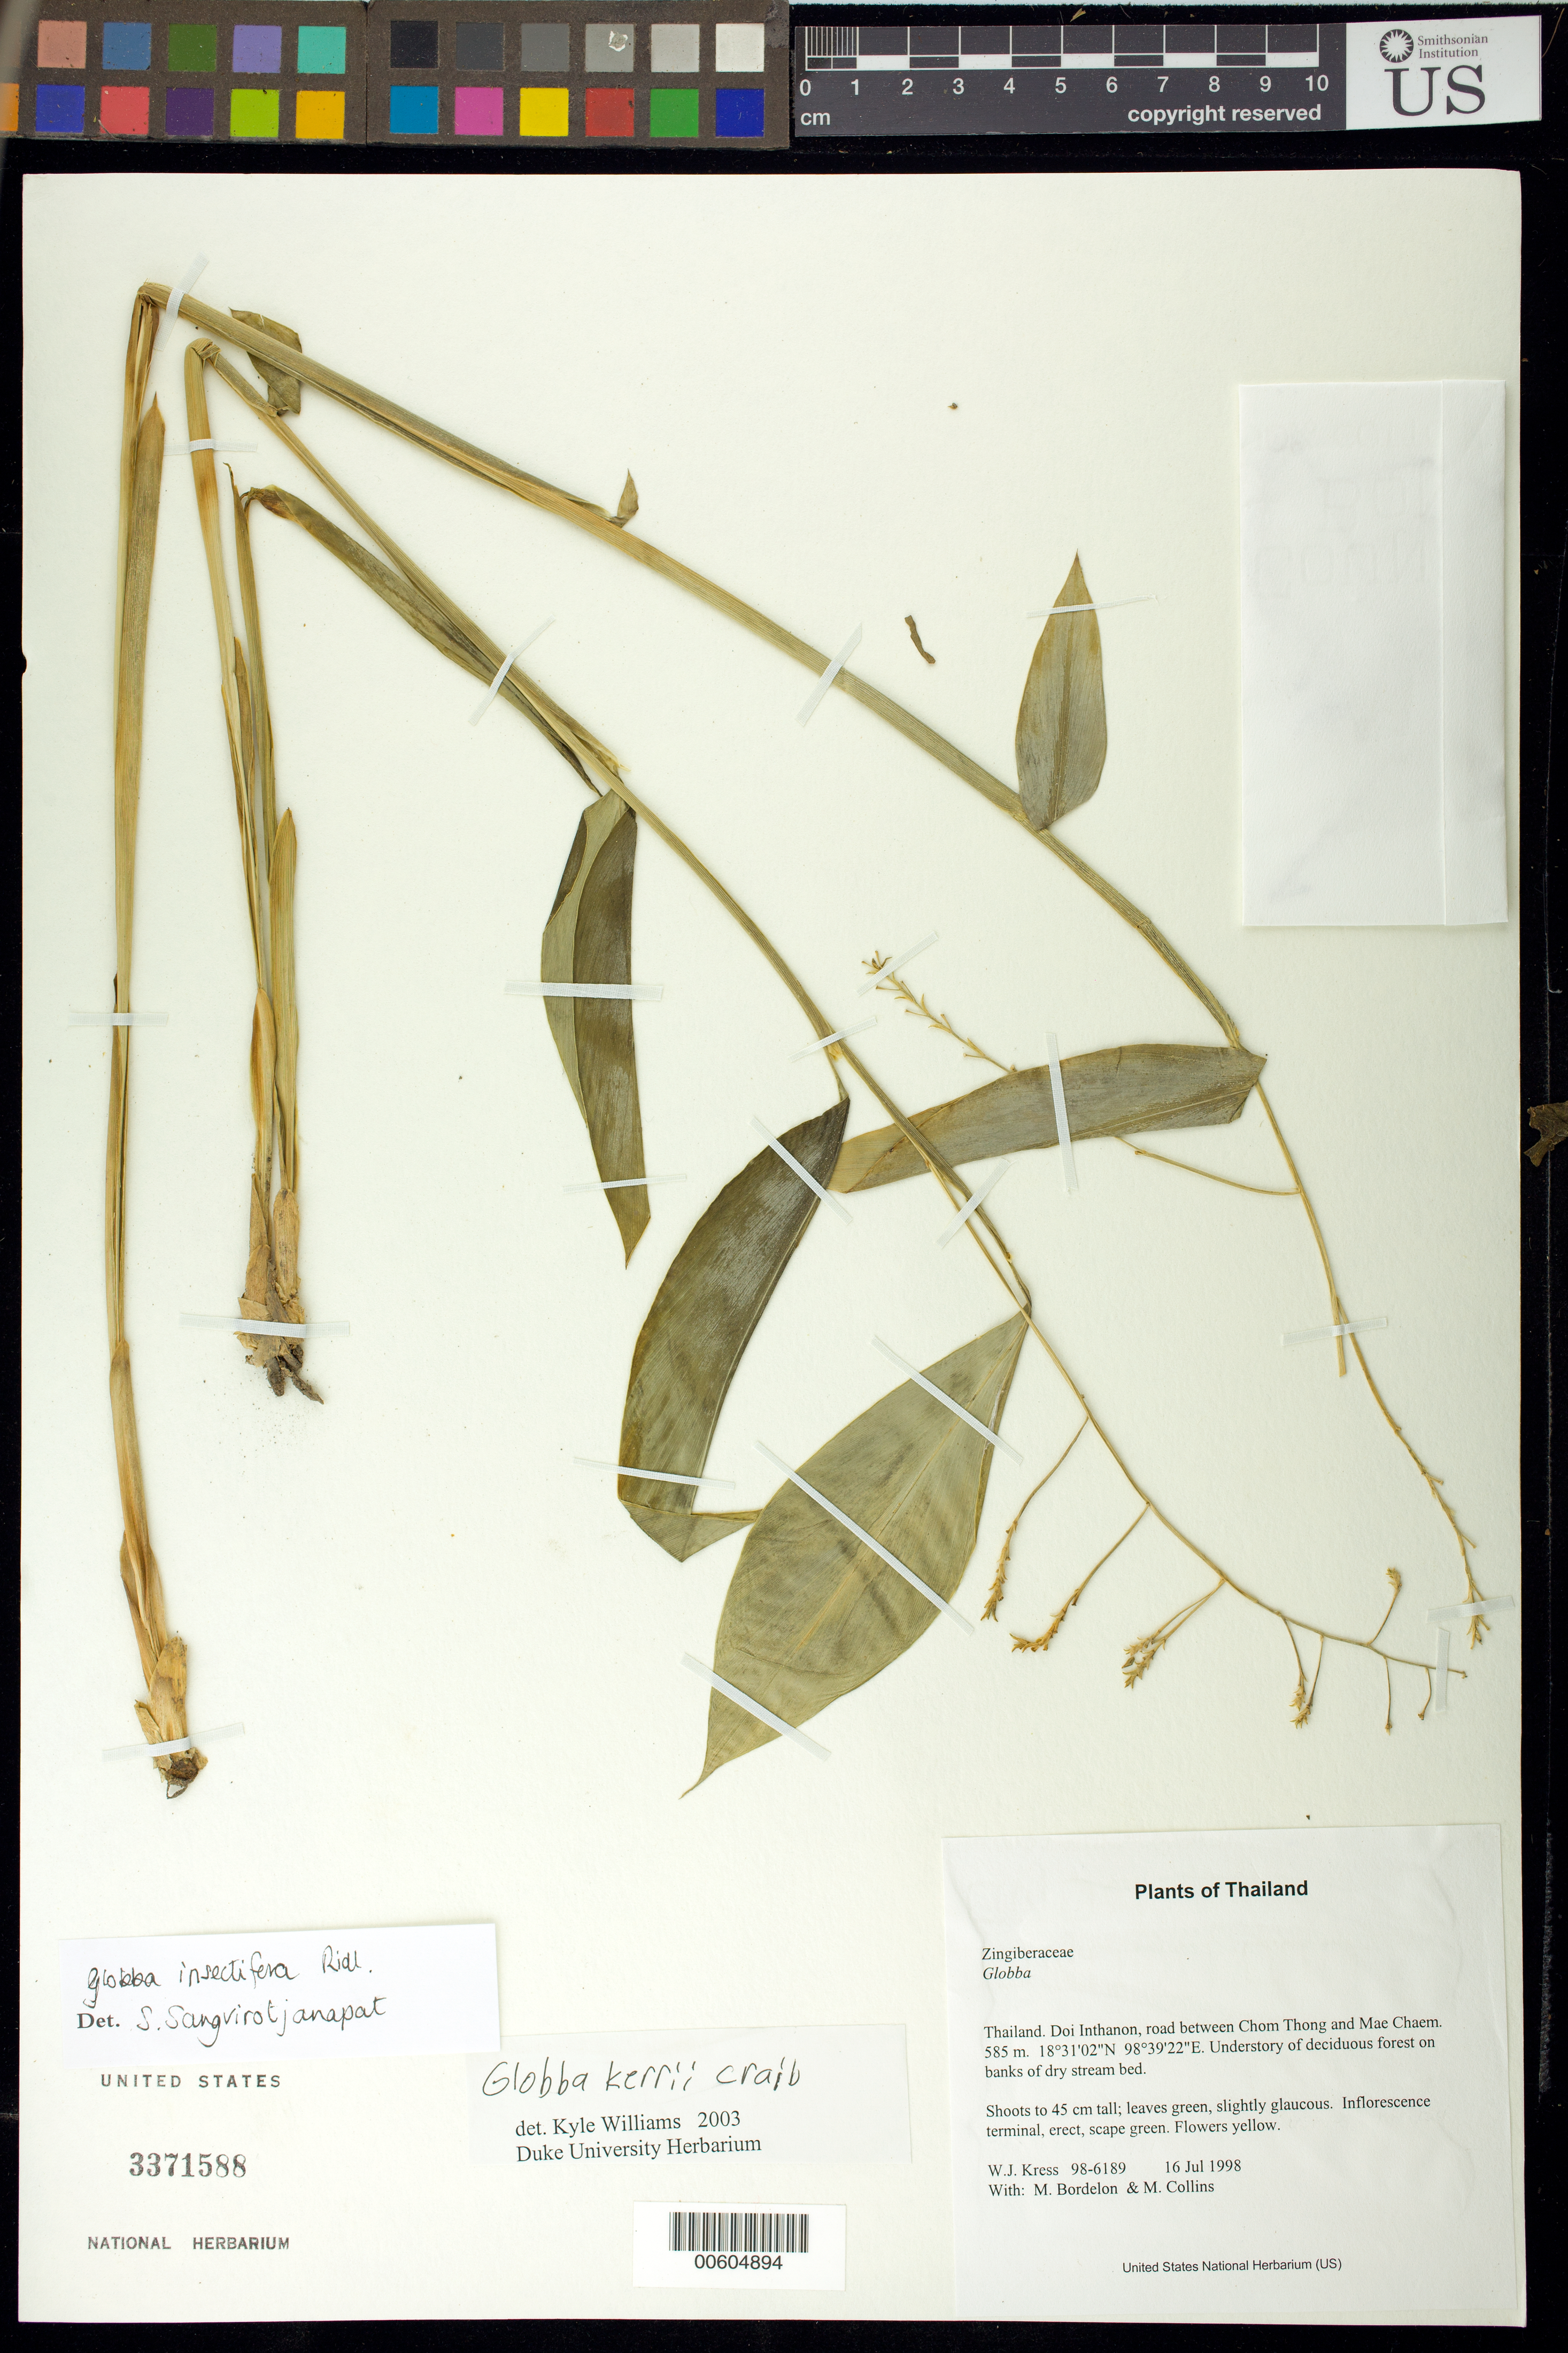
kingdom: Plantae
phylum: Tracheophyta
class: Liliopsida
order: Zingiberales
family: Zingiberaceae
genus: Globba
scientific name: Globba insectifera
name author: Ridl.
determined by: Sangvirotjanapat, Sunisa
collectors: W. J. Kress, M. Bordelon & M. Collins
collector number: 98-6189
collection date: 1998-07-16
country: Thailand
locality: Doi Inthanon, road between Chom Thong and Mae Chaem.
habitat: Understory of deciduous forest on banks of dry stream bed.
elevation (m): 585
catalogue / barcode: US 3371588